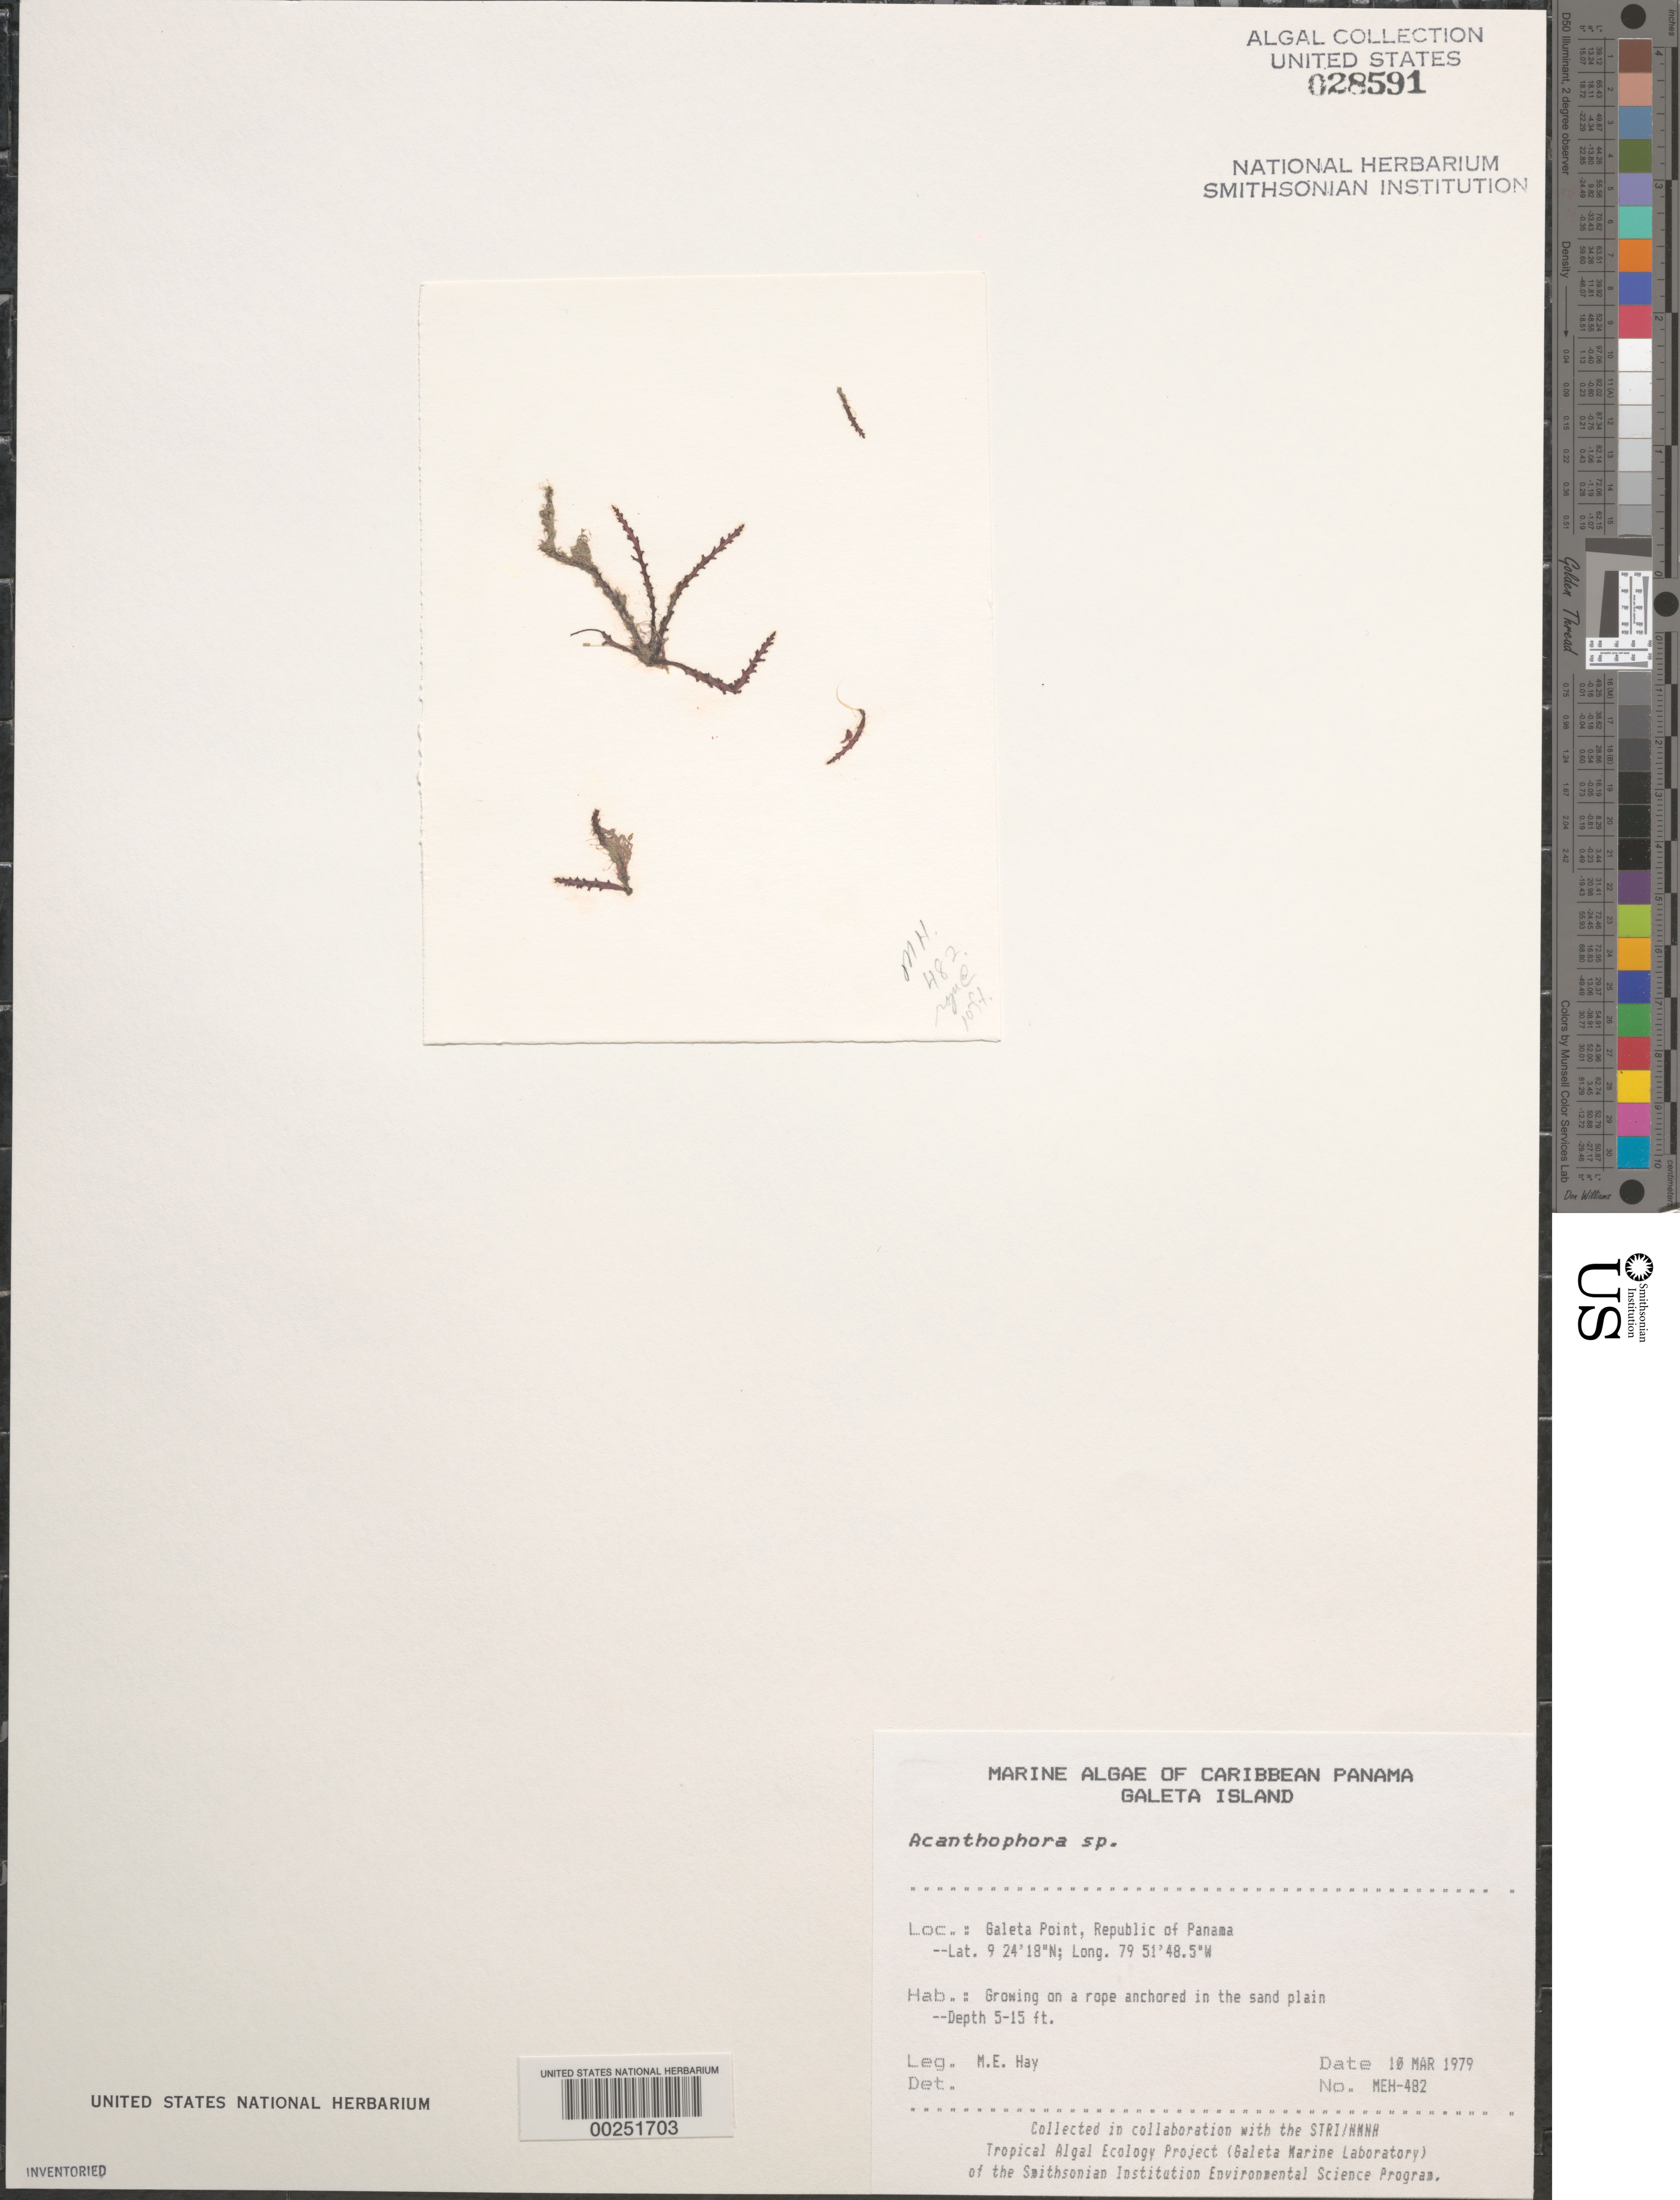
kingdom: Plantae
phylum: Rhodophyta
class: Florideophyceae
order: Ceramiales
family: Rhodomelaceae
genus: Acanthophora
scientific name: Acanthophora sp.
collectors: M. E. Hay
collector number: MEH-482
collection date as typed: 10 Mar 1979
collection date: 1979-03-10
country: Panama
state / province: Colón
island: Galeta Island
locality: Galeta Point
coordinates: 9 24' 18" N, 79 51' 48.5" W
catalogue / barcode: US 28591